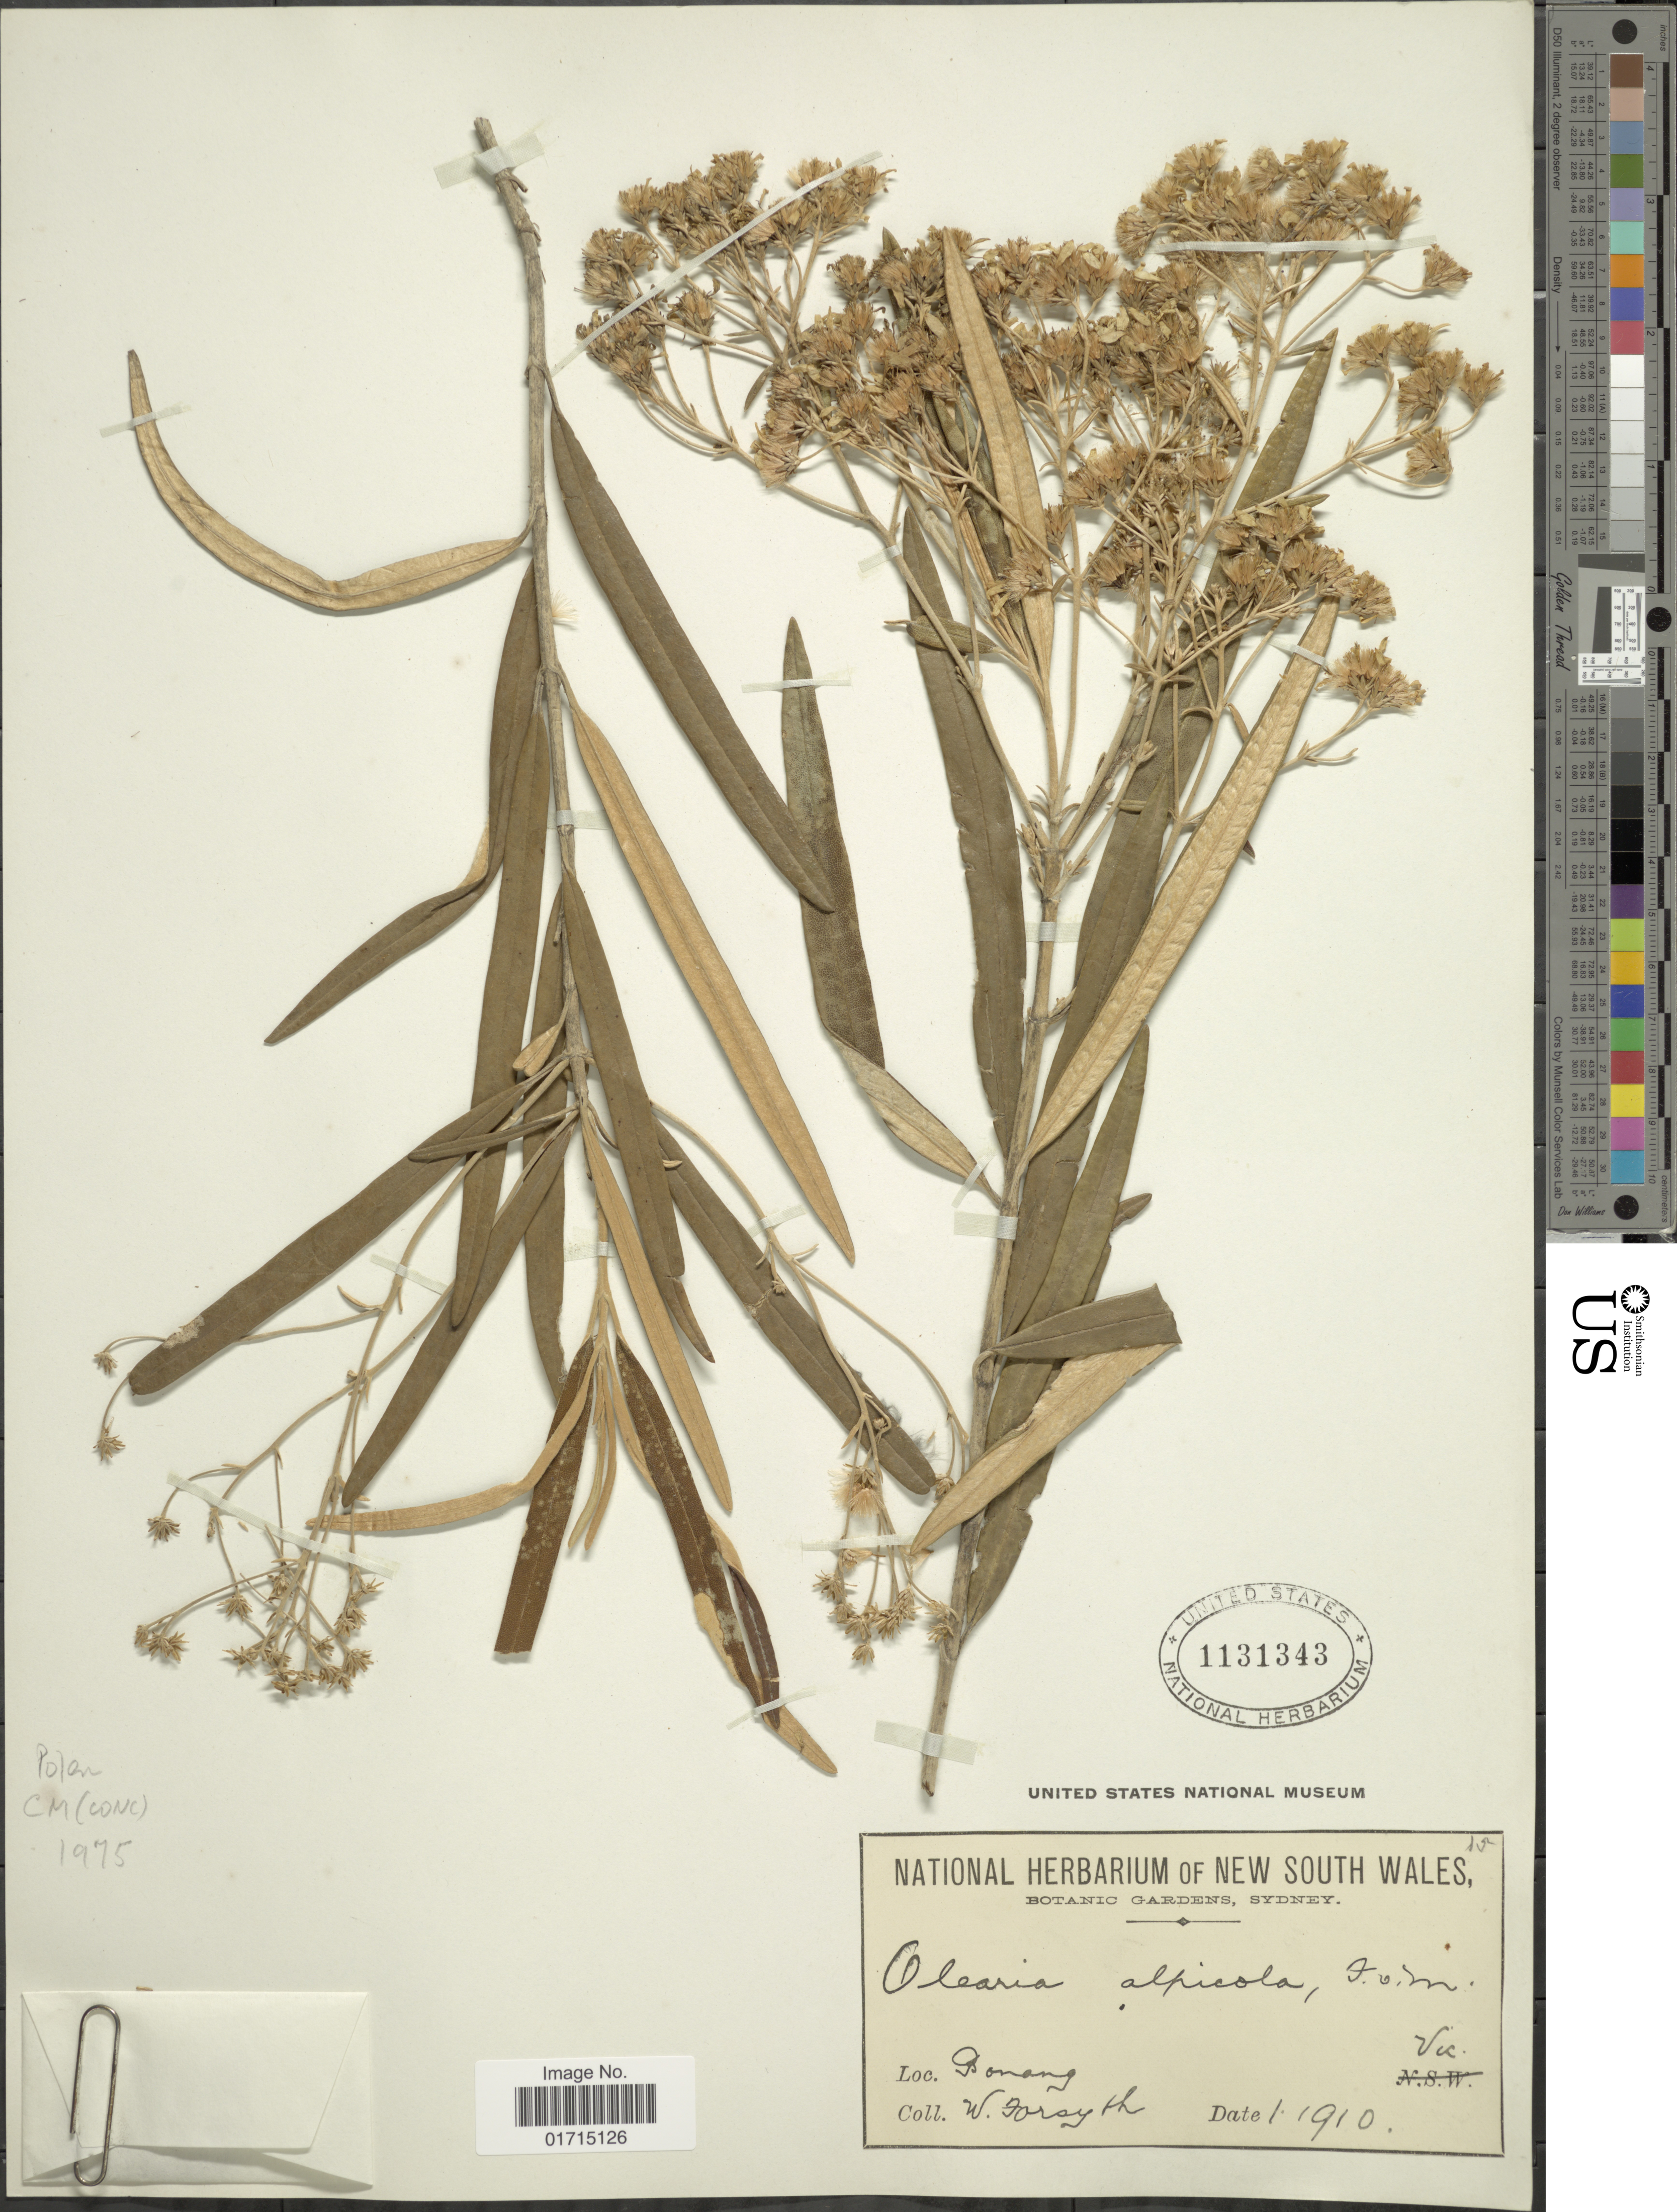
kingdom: Plantae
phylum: Tracheophyta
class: Magnoliopsida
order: Asterales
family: Asteraceae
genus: Olearia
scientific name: Olearia alpicola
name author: (F. Muell.) F. Muell. ex Benth.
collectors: W. Forsyth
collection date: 1910-01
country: Australia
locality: Penang, Vic.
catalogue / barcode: US 1131343